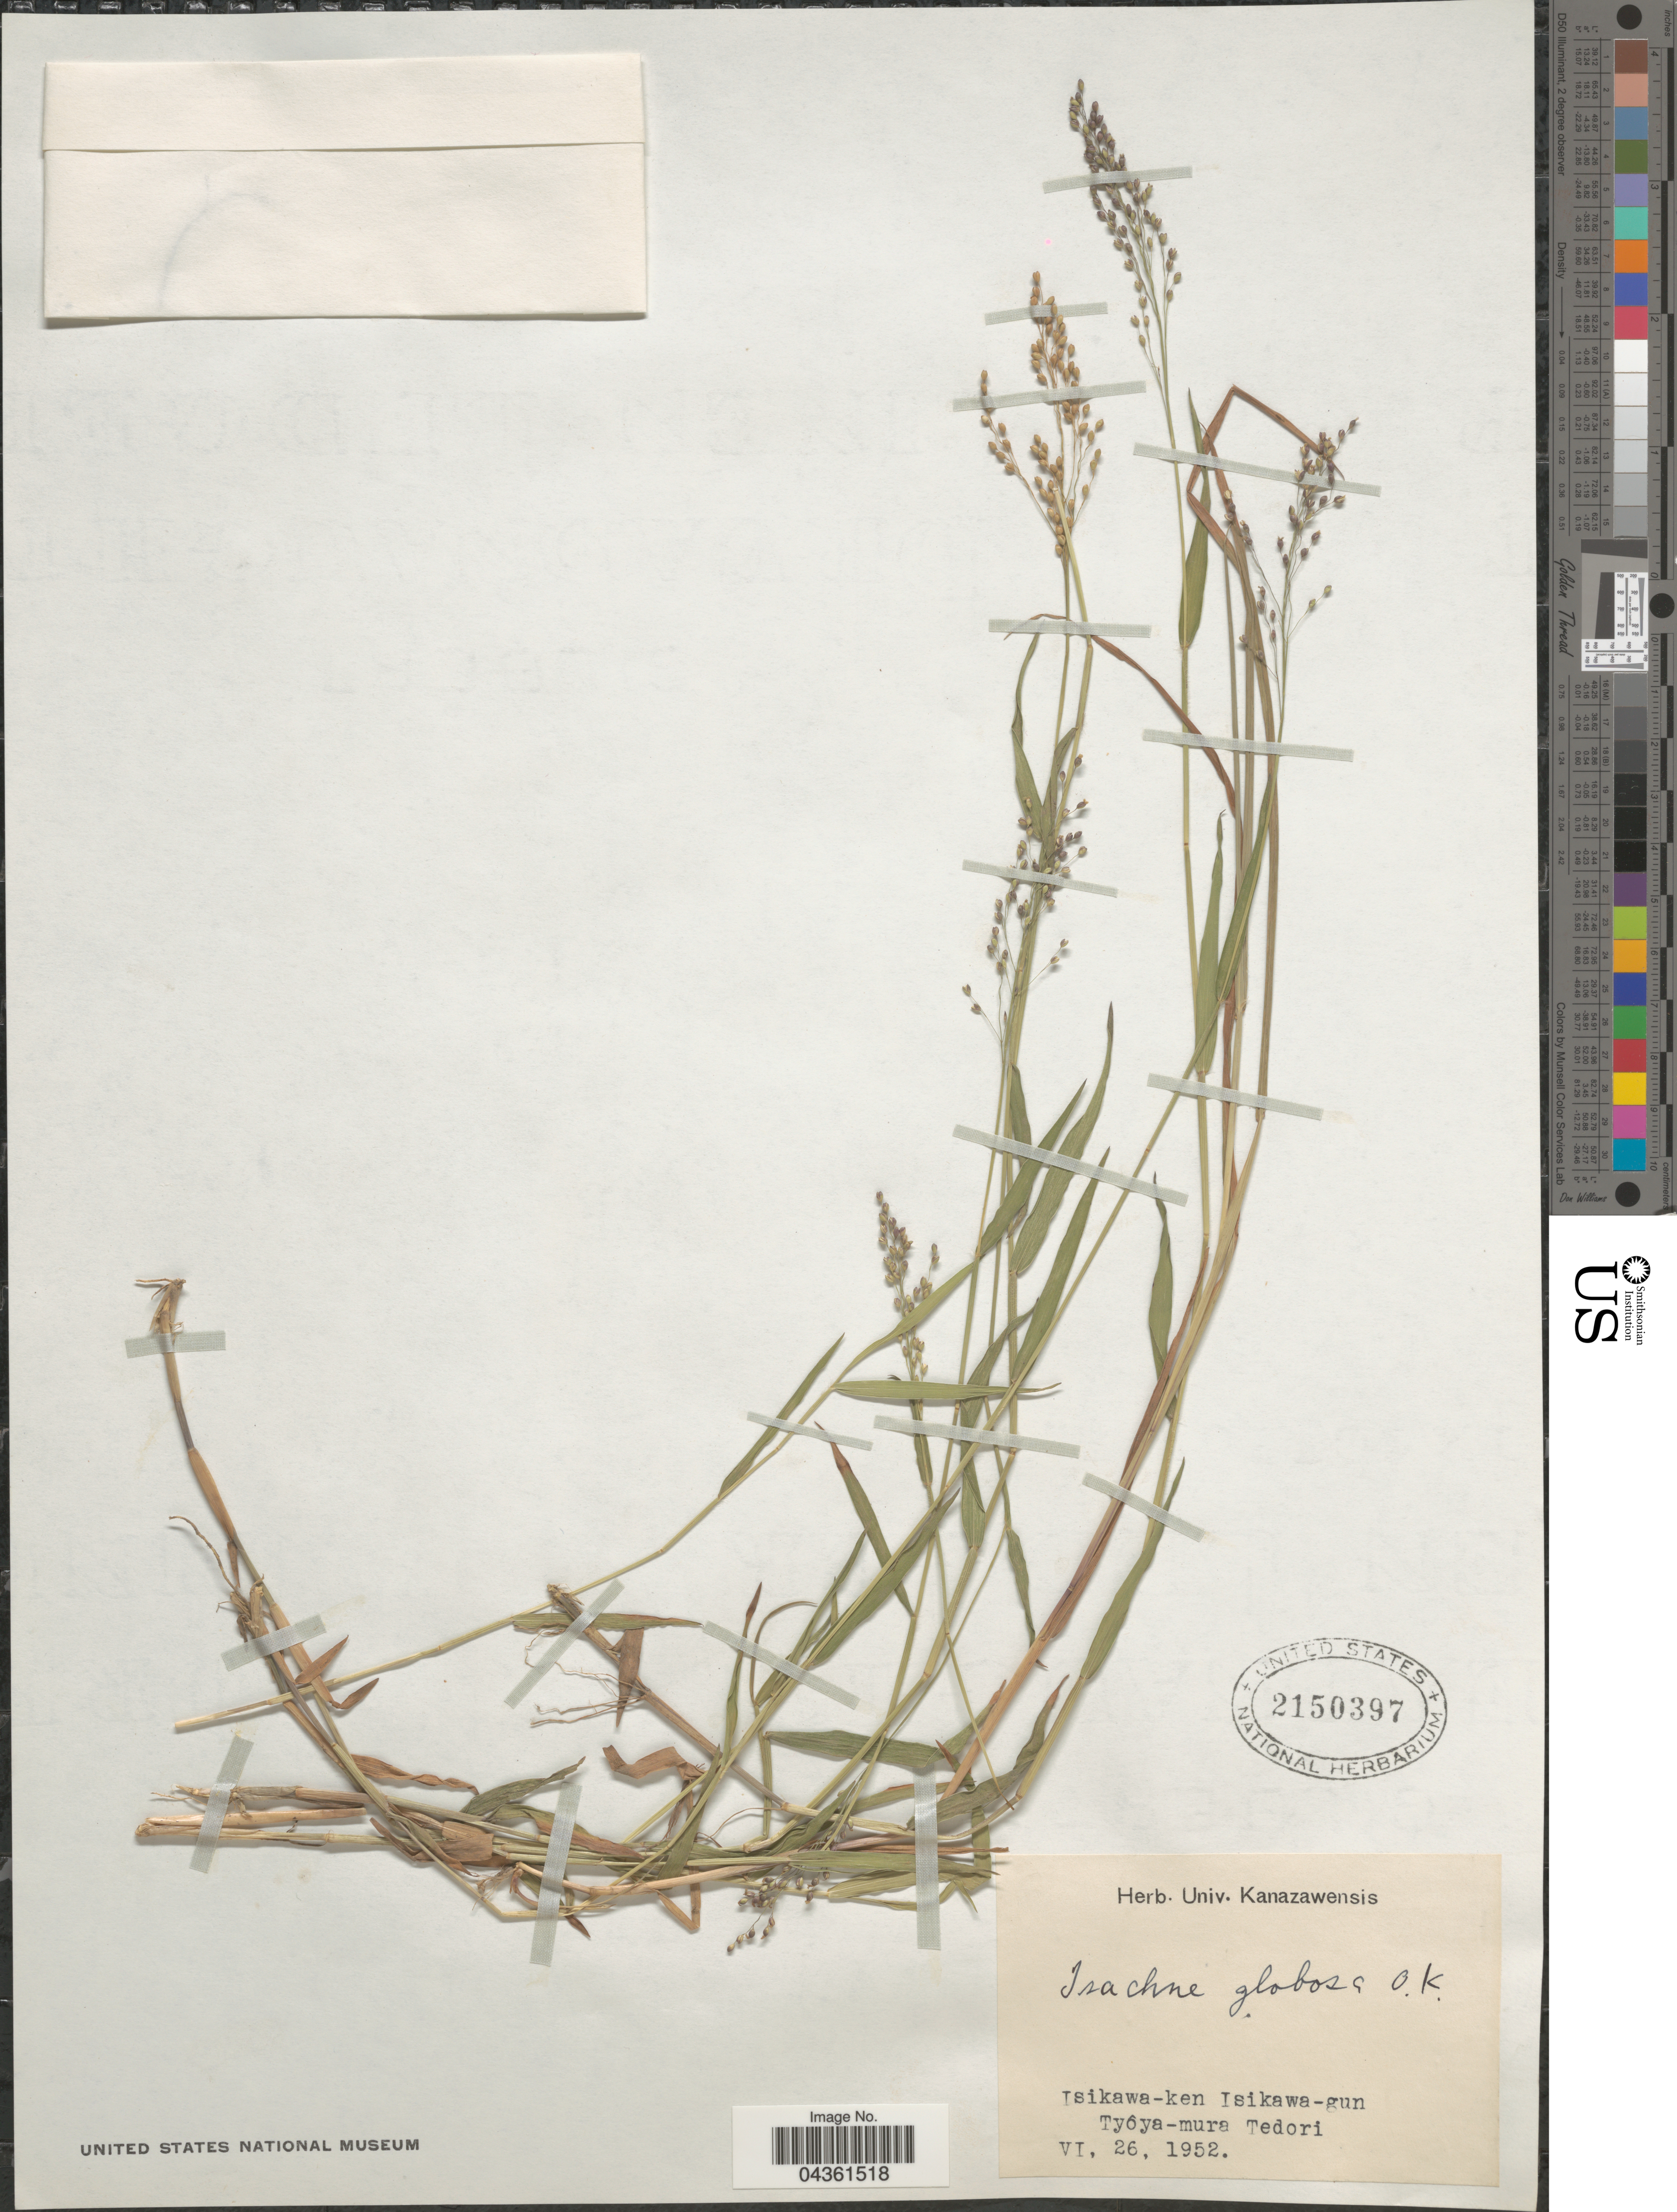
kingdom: Plantae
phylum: Tracheophyta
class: Liliopsida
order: Poales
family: Poaceae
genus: Isachne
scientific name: Isachne globosa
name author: (Thunb.) Kuntze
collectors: Ex Herb. Univ. Kanazawensis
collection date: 1952-06-26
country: Japan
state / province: Isikawa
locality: Isikawa-ken Isikawa-gun. Tyôya-mura Tedori.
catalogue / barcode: US 2150397